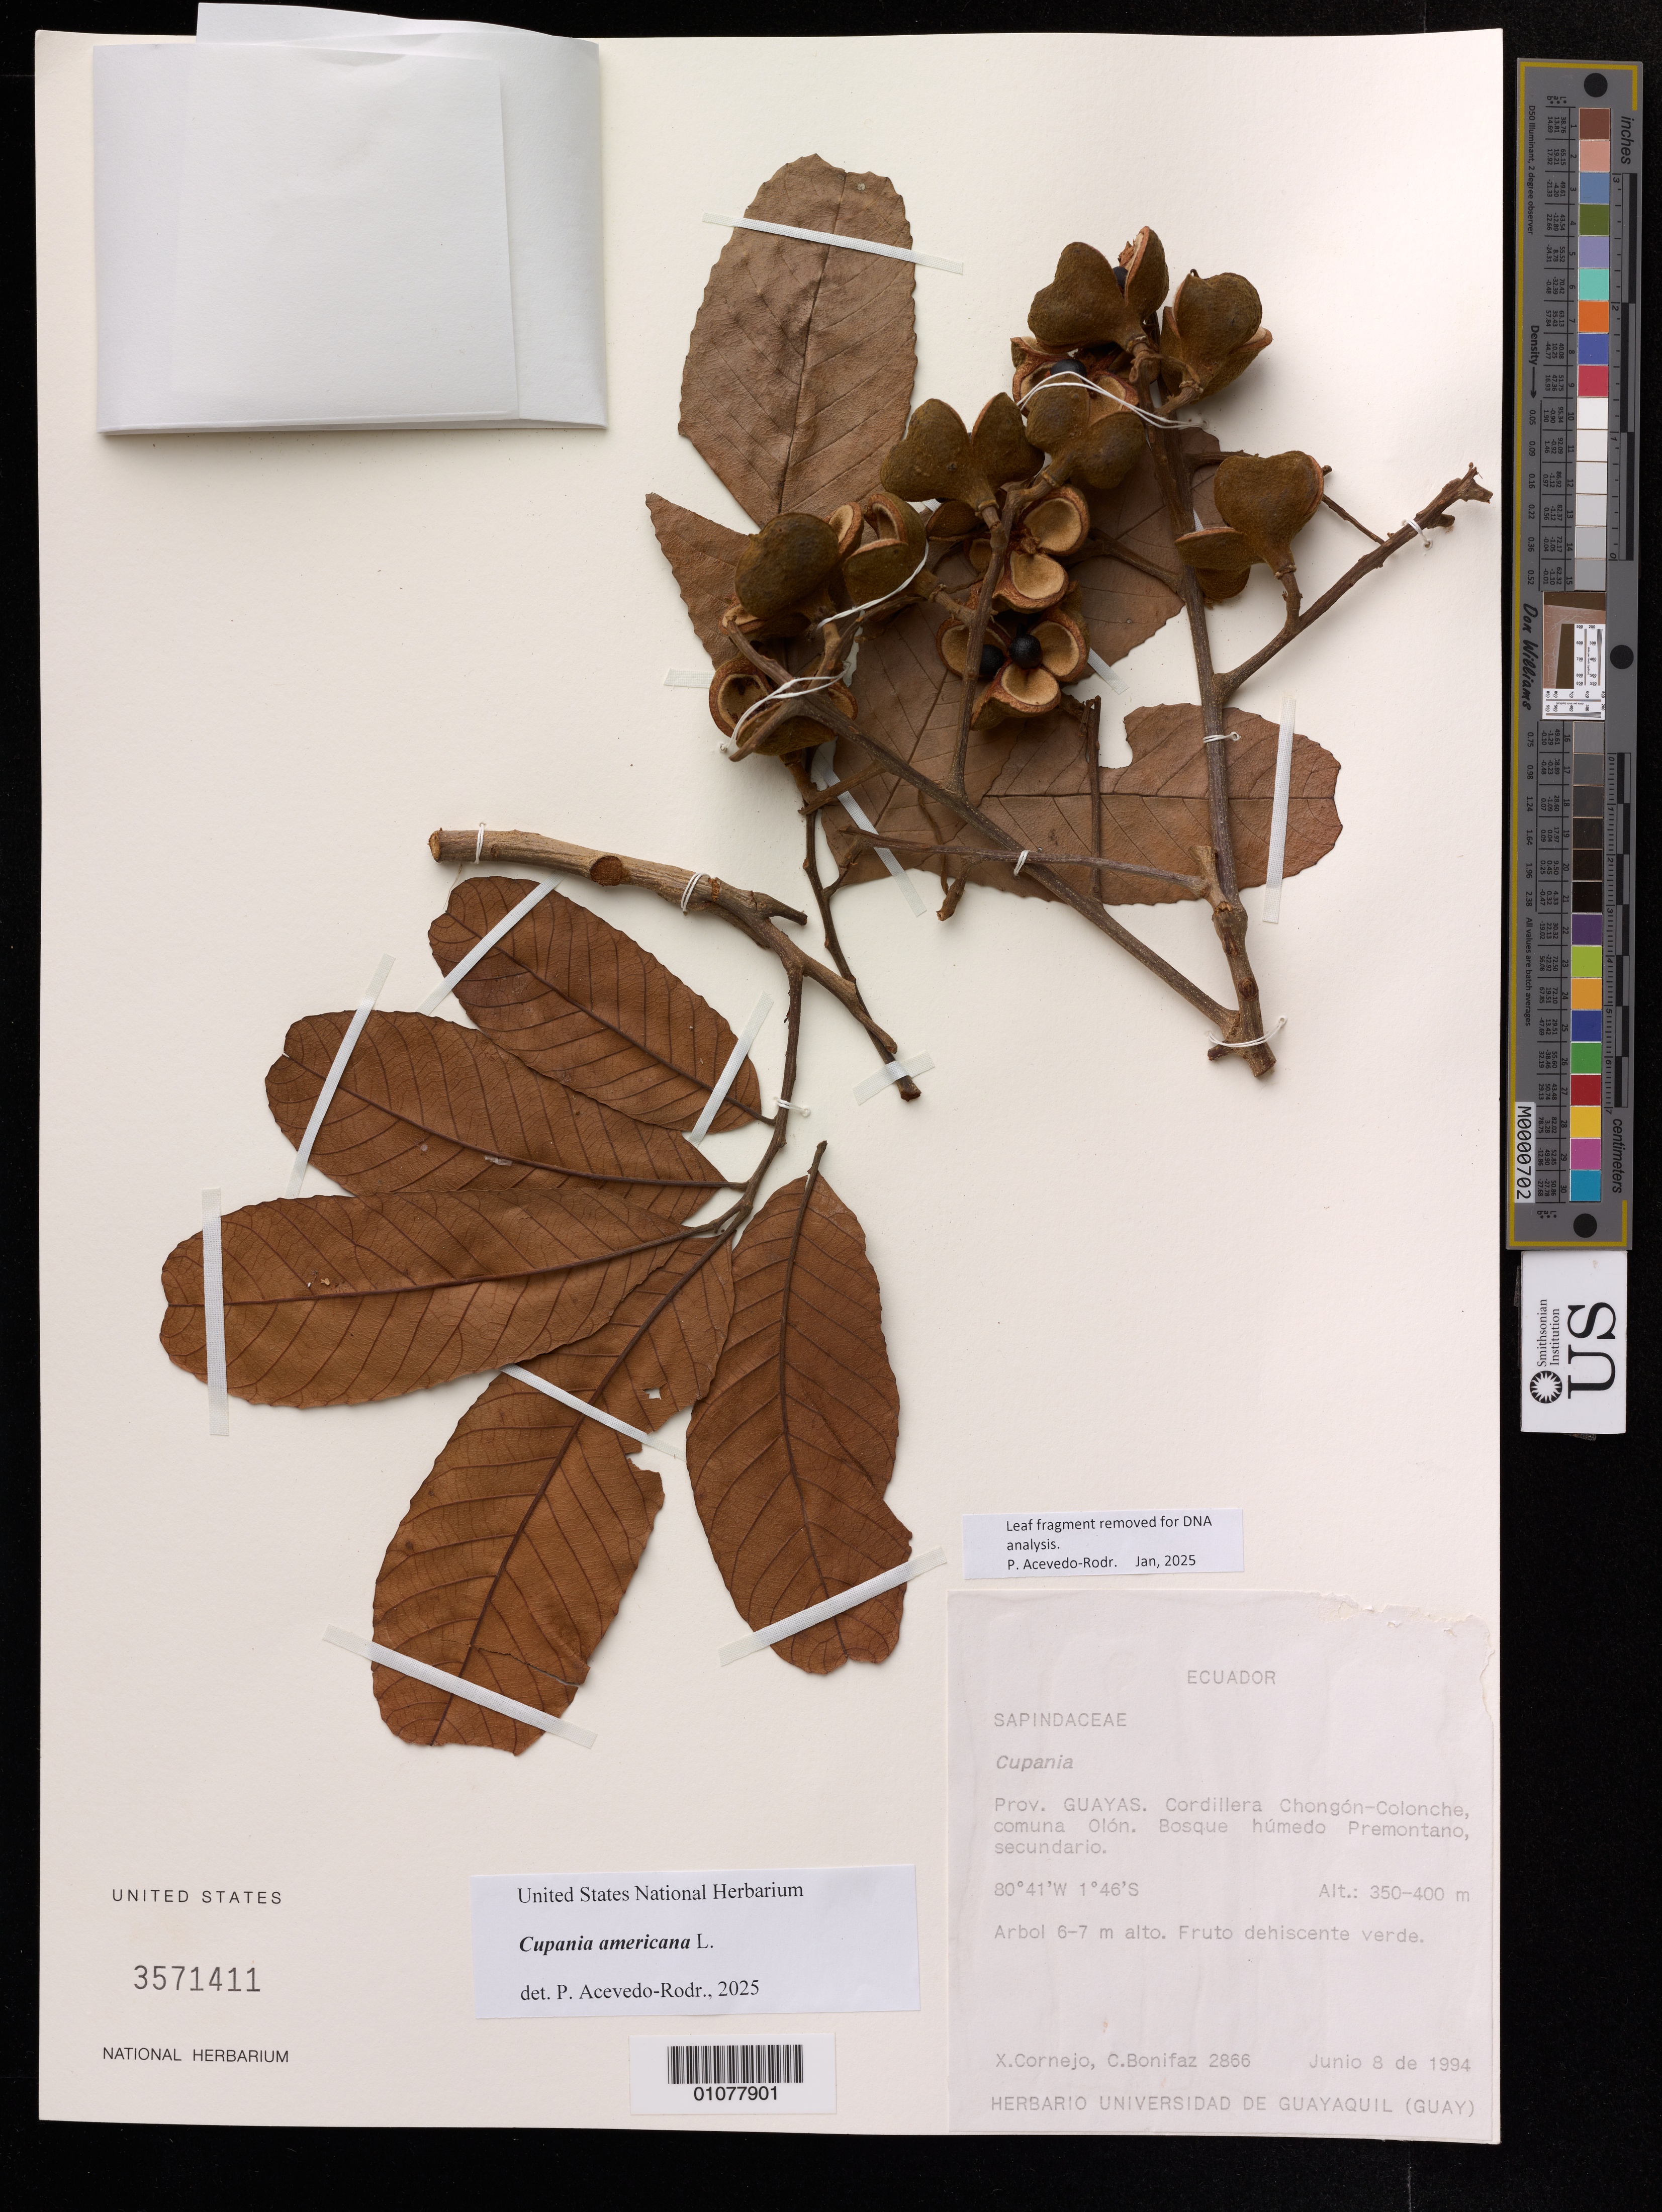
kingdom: Plantae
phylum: Tracheophyta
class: Magnoliopsida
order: Sapindales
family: Sapindaceae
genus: Cupania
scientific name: Cupania americana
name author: L.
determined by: Acevedo-Rodriguez, P., (US), Smithsonian Institution - National Museum of Natural History (UNITED STATES)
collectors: X. F. Cornejo & C. Bonifaz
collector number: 2866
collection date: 1994-06-08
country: Ecuador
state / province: Guayas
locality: Cordillera Chongôn-Colonche, comuna Olón.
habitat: Bosque húmedo premontano, secundario.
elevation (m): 350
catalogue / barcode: US 3571411